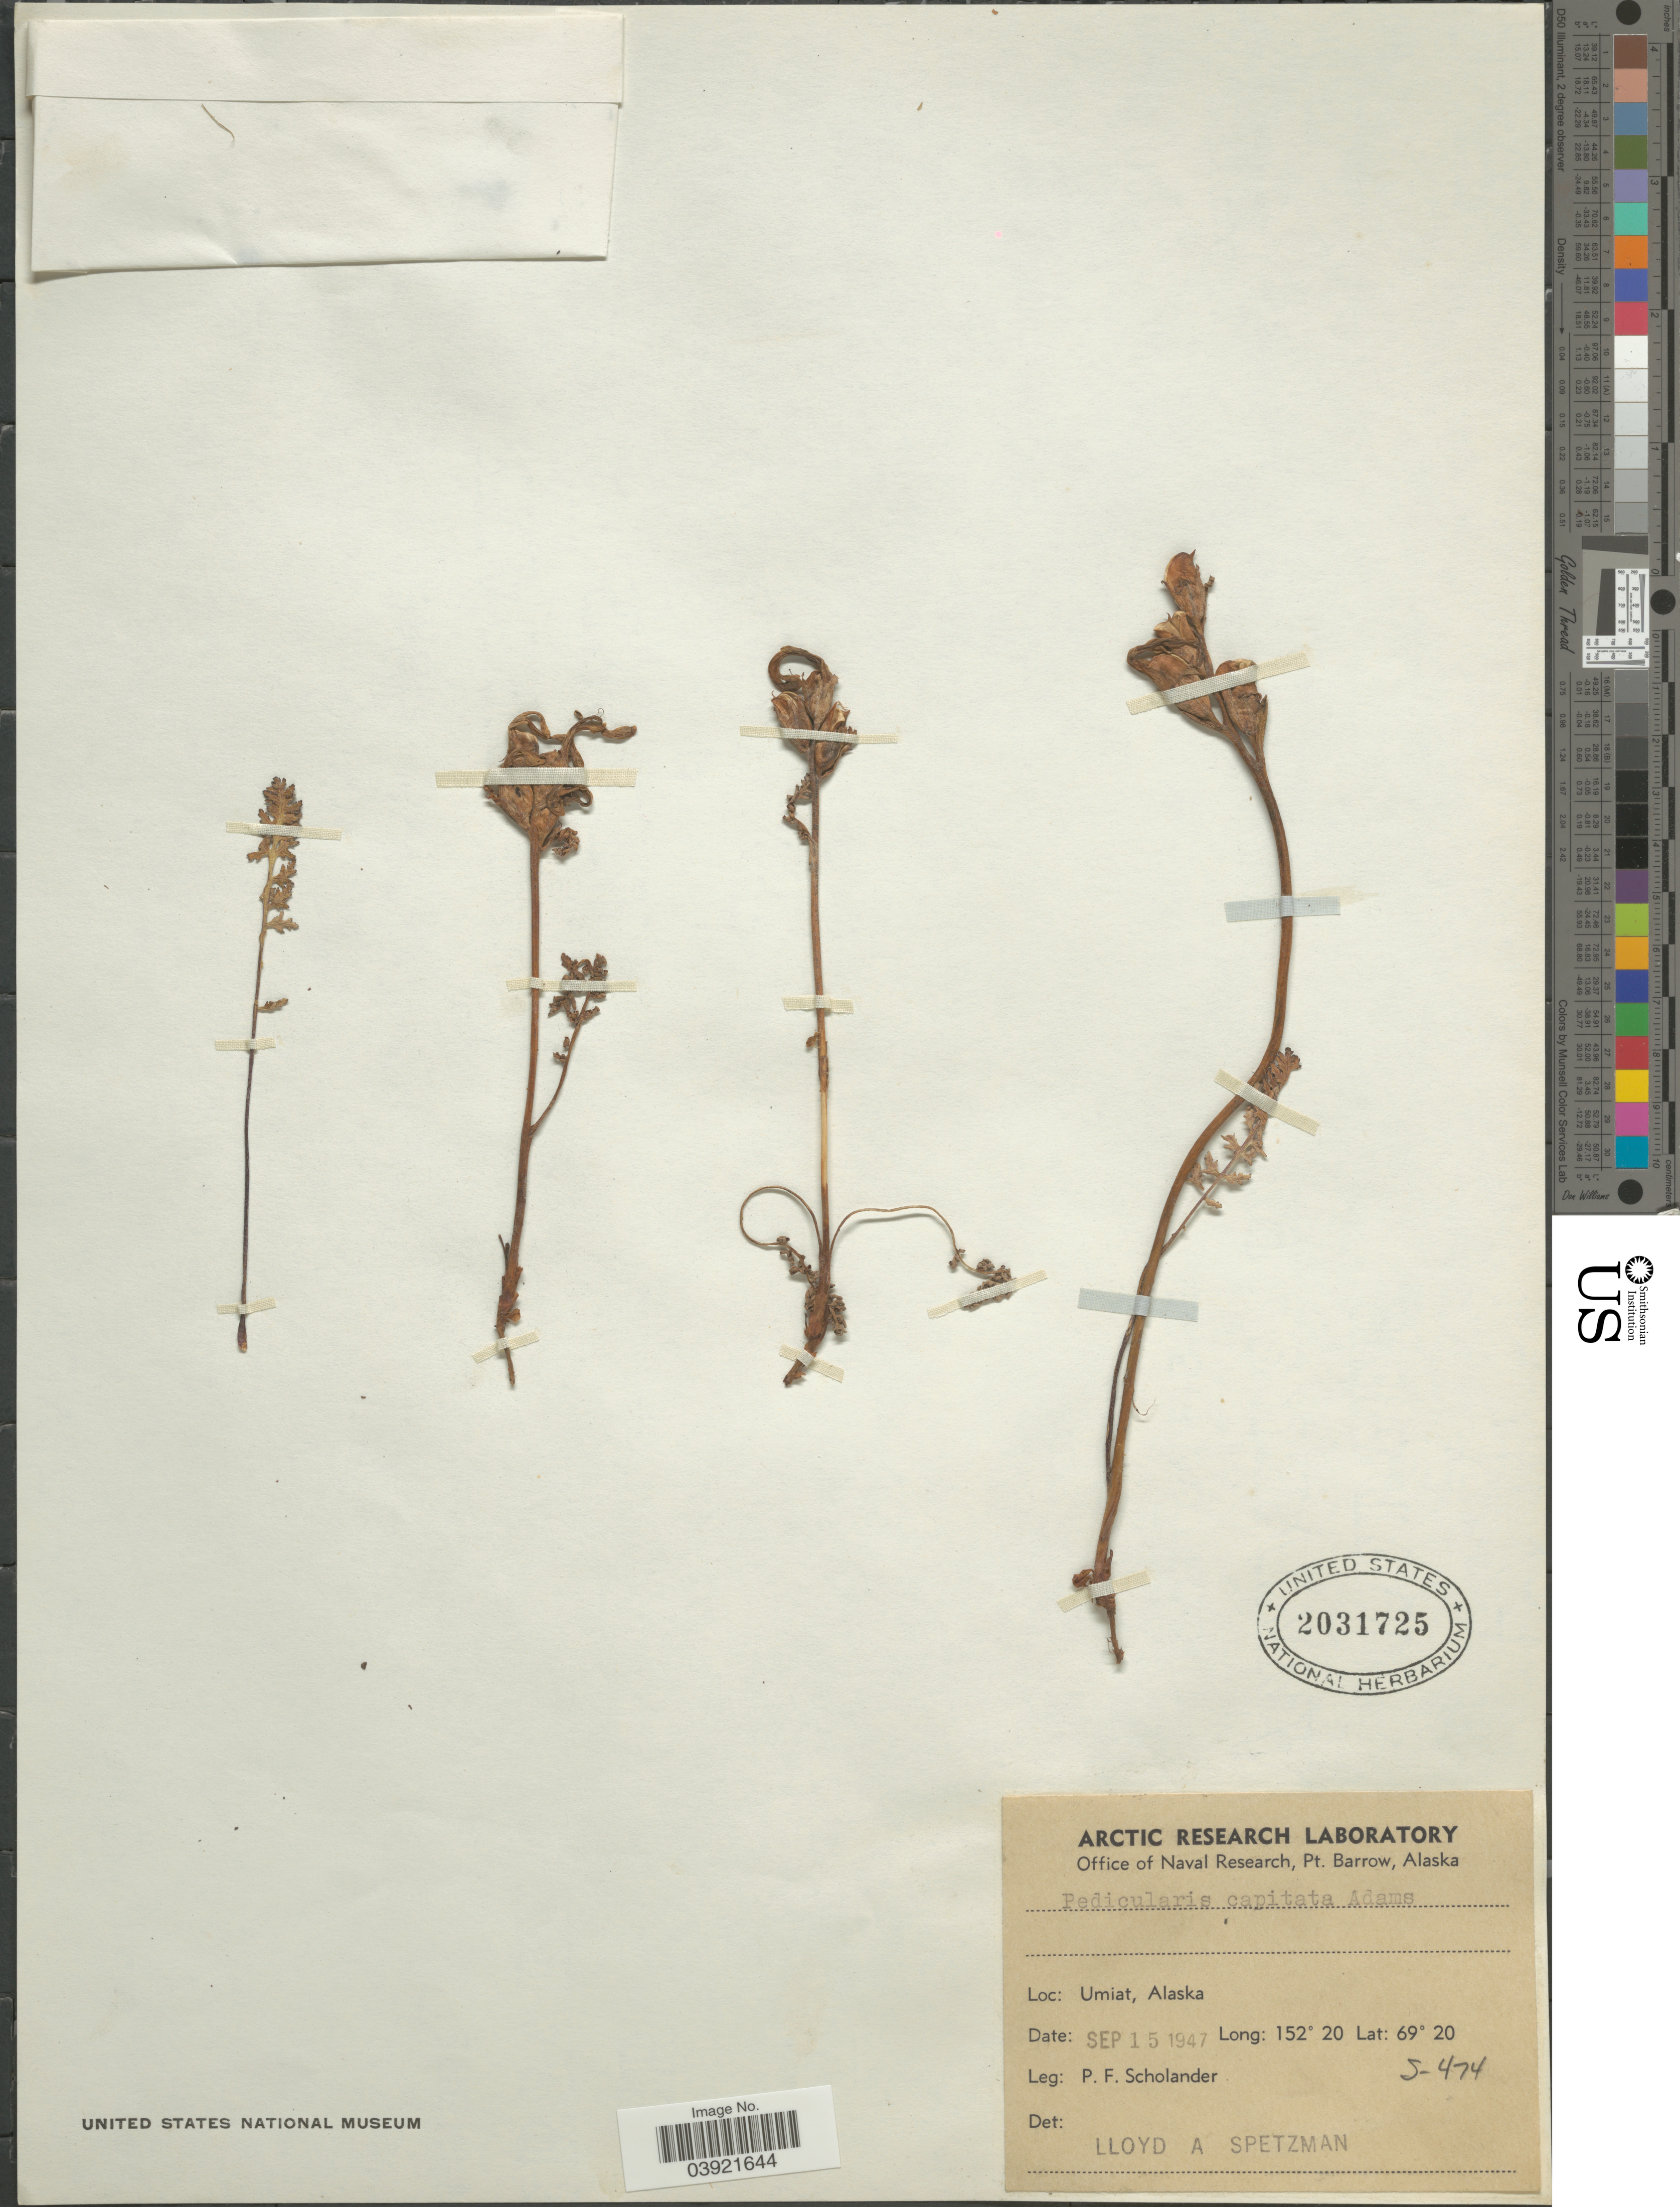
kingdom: Plantae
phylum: Tracheophyta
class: Magnoliopsida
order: Lamiales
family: Orobanchaceae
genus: Pedicularis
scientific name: Pedicularis capitata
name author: Adams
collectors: P. Scholander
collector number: S-474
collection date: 1947-09-15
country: United States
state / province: Alaska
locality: Umiat.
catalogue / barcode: US 2031725